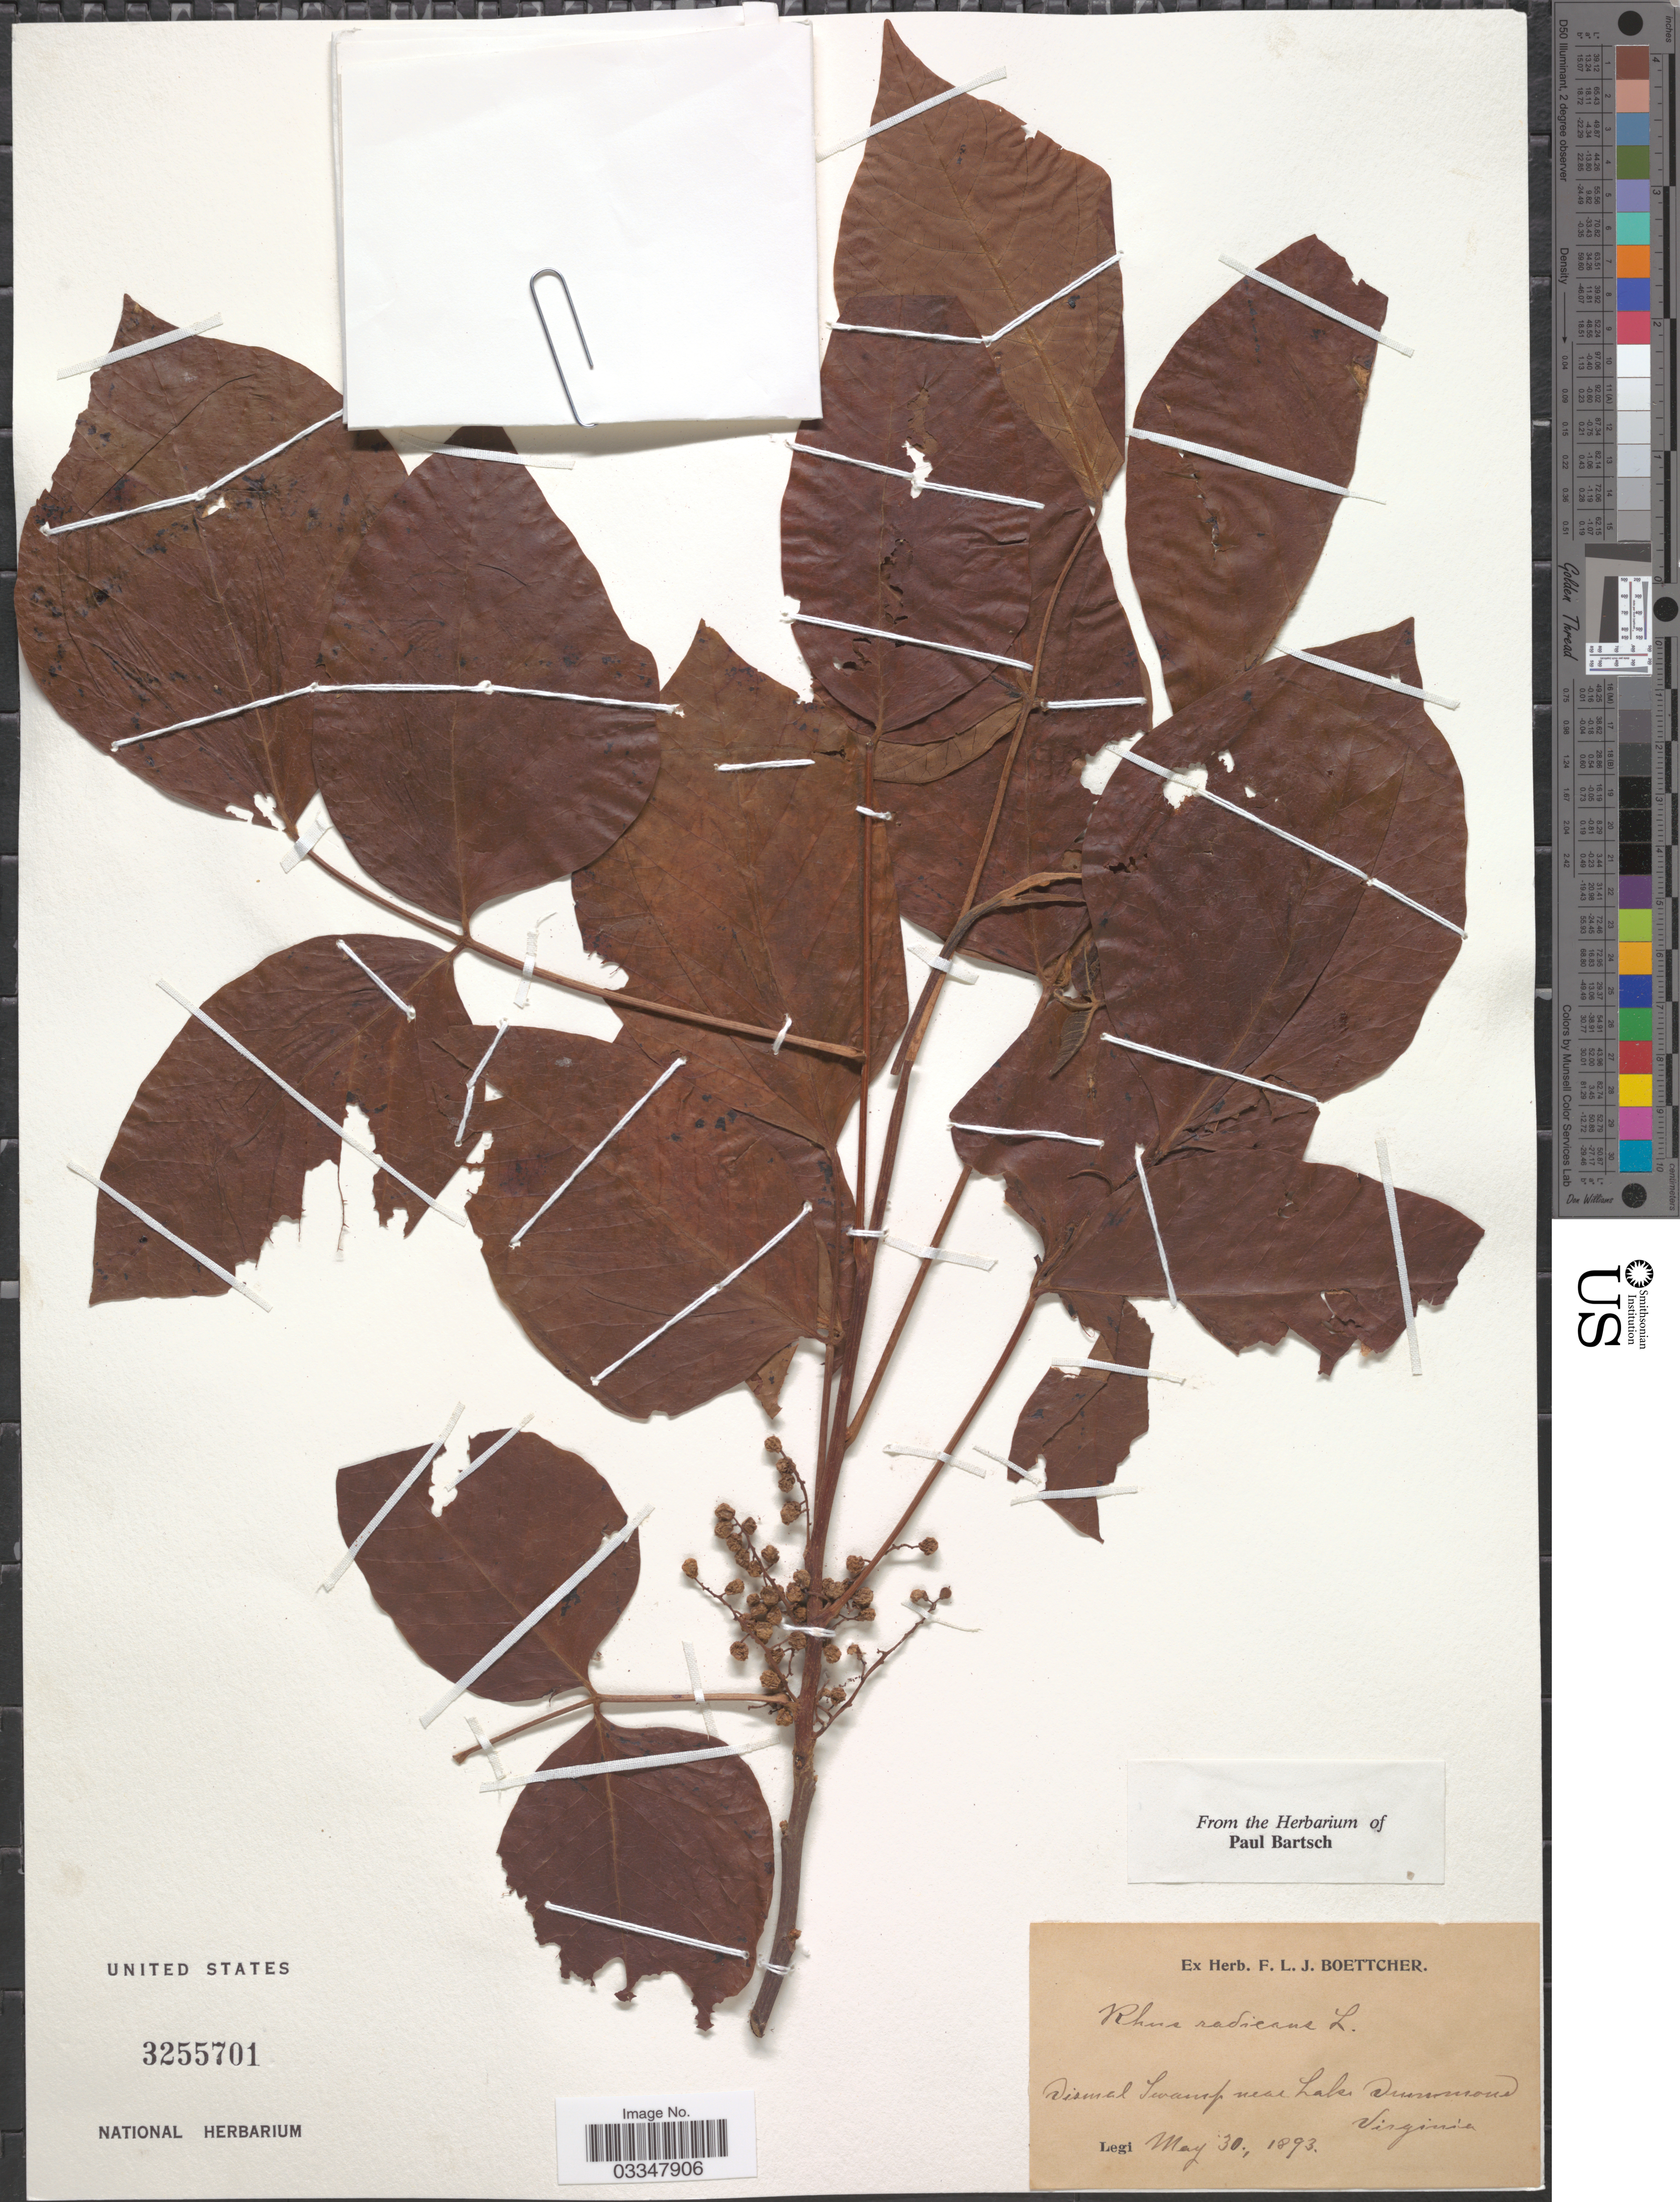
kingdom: Plantae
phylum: Tracheophyta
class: Magnoliopsida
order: Sapindales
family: Anacardiaceae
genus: Toxicodendron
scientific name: Toxicodendron radicans subsp. radicans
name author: (L.) Kuntze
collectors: ex herb. F. L. J. Boettcher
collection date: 1893-05-30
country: United States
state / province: Virginia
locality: Dismal Swamp near Lake Drummond.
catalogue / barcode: US 3255701